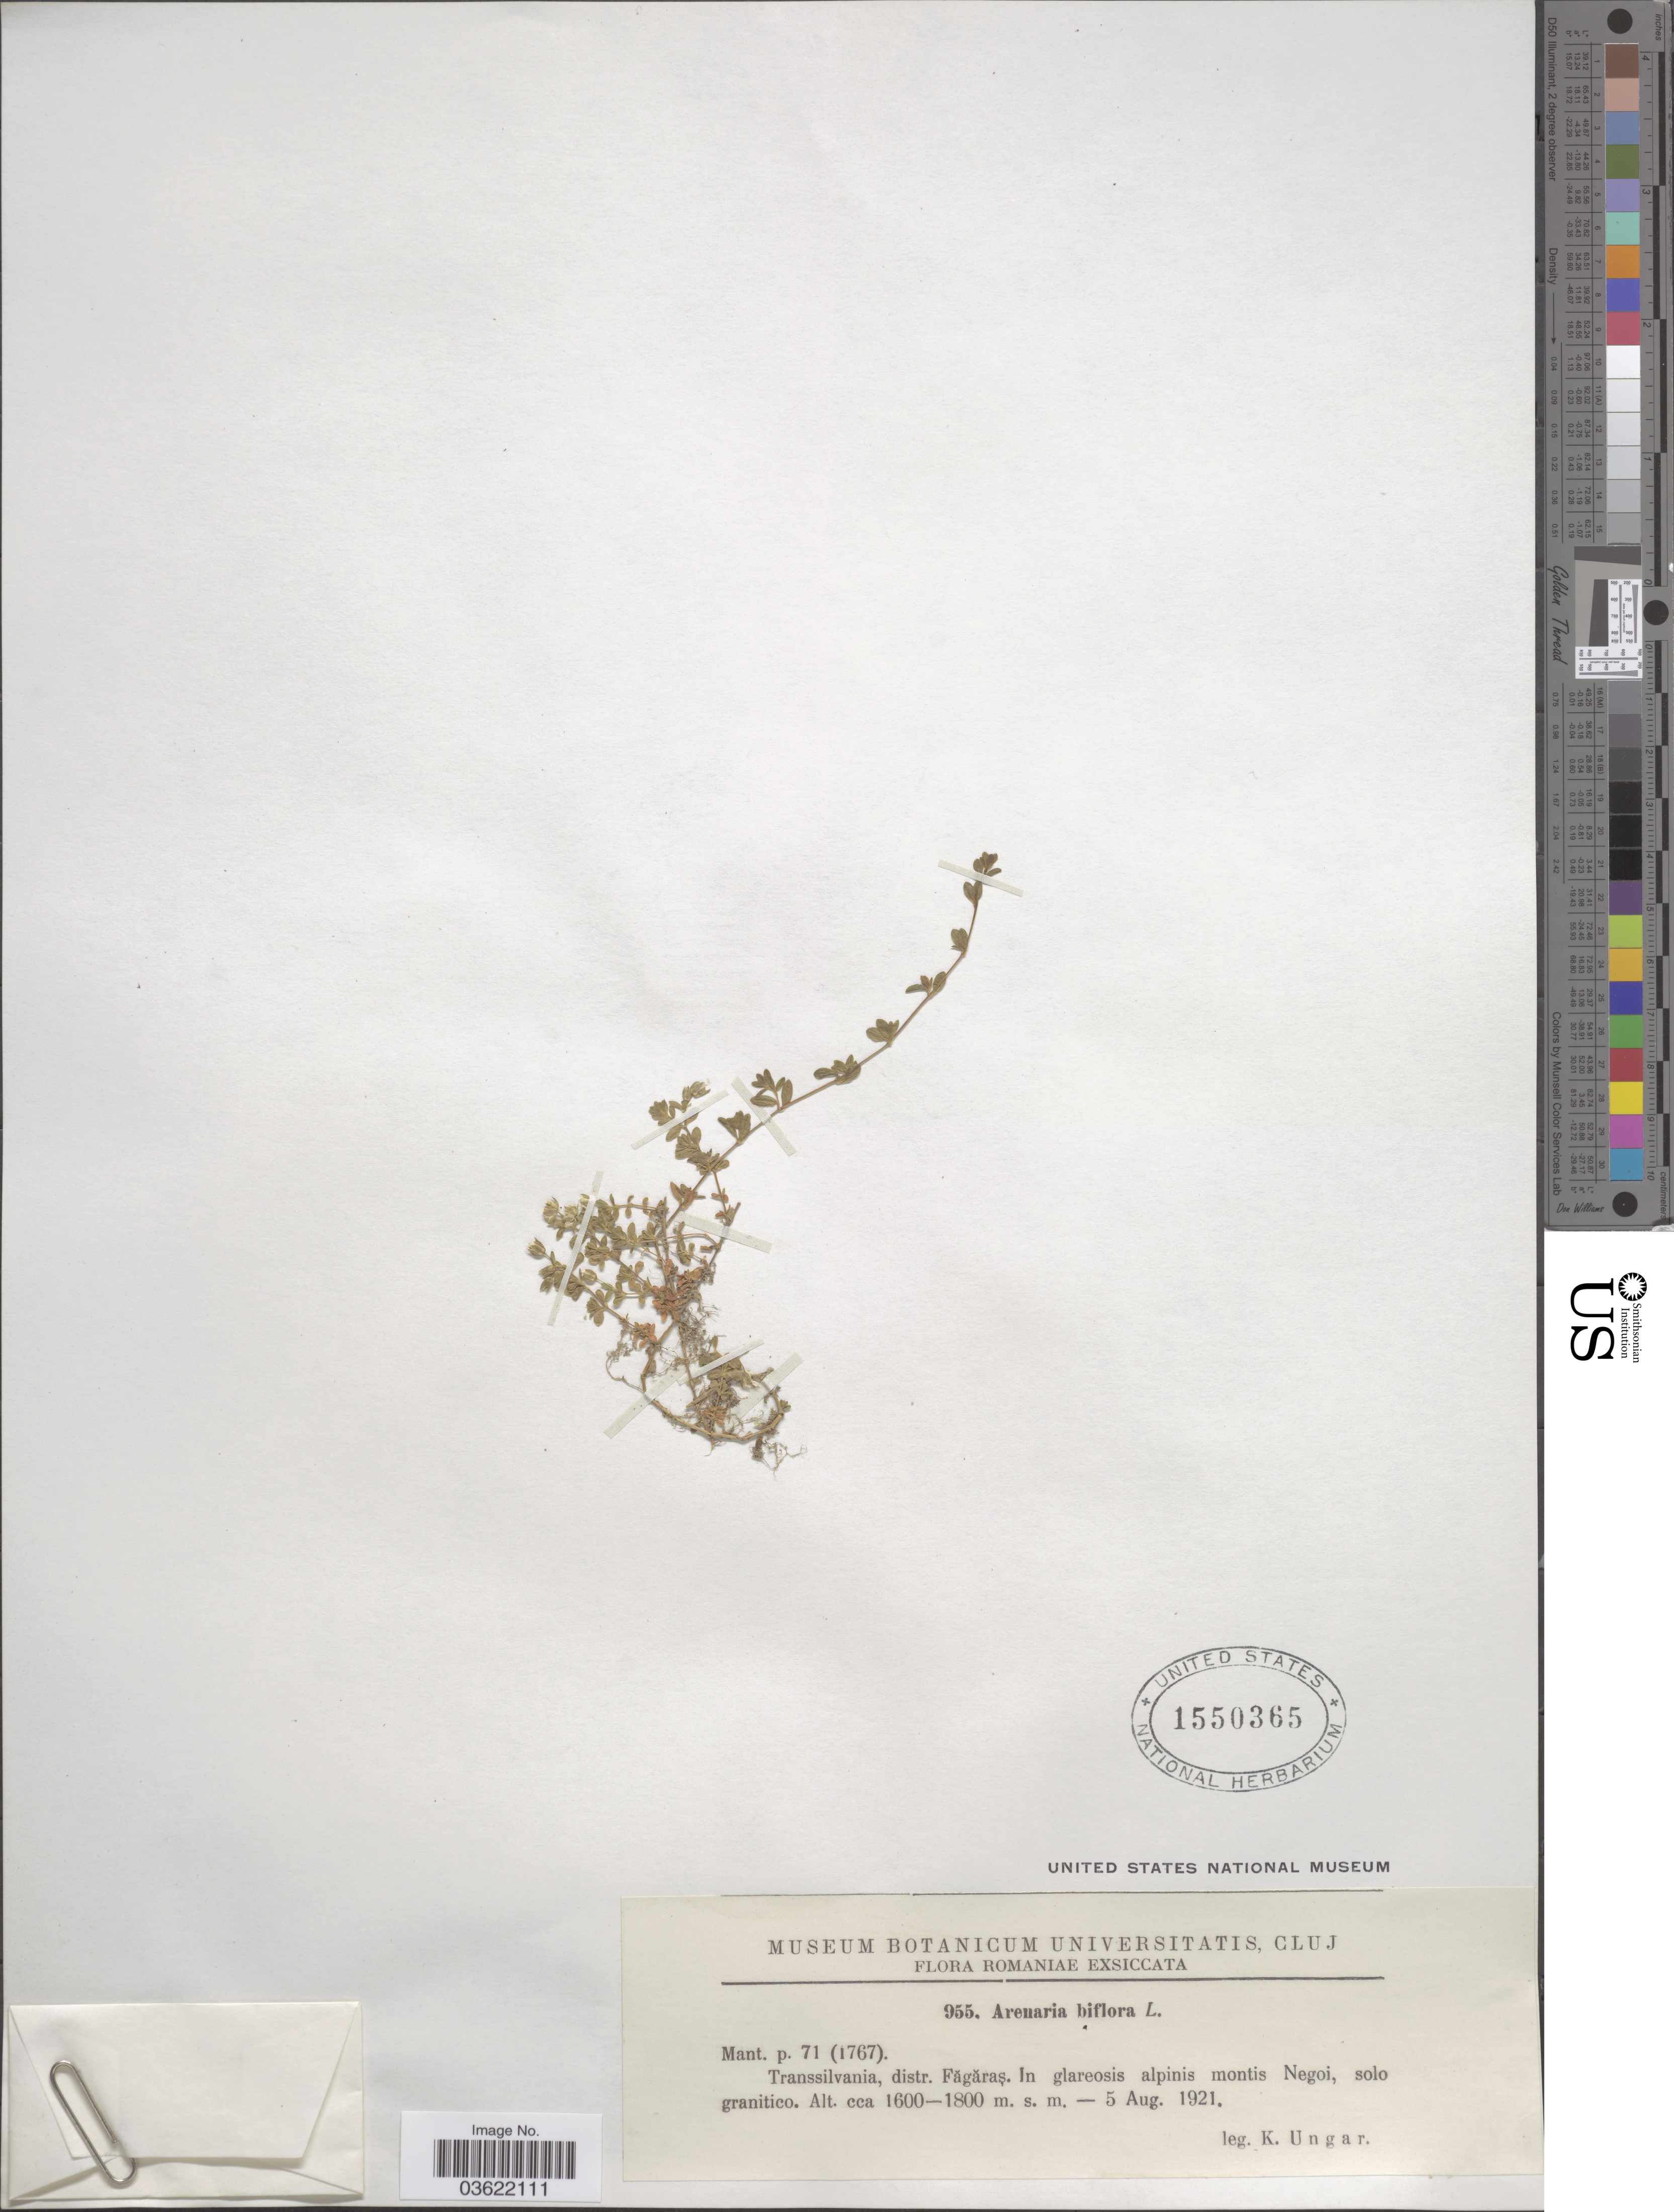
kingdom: Plantae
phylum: Tracheophyta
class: Magnoliopsida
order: Caryophyllales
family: Caryophyllaceae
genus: Arenaria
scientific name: Arenaria biflora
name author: L.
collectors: K. Ungar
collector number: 955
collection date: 1921-08-05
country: Romania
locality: Transsilvania, distr. Făgăraş. In glareosis alpinis montis Negoi.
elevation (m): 1600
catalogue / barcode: US 1550365